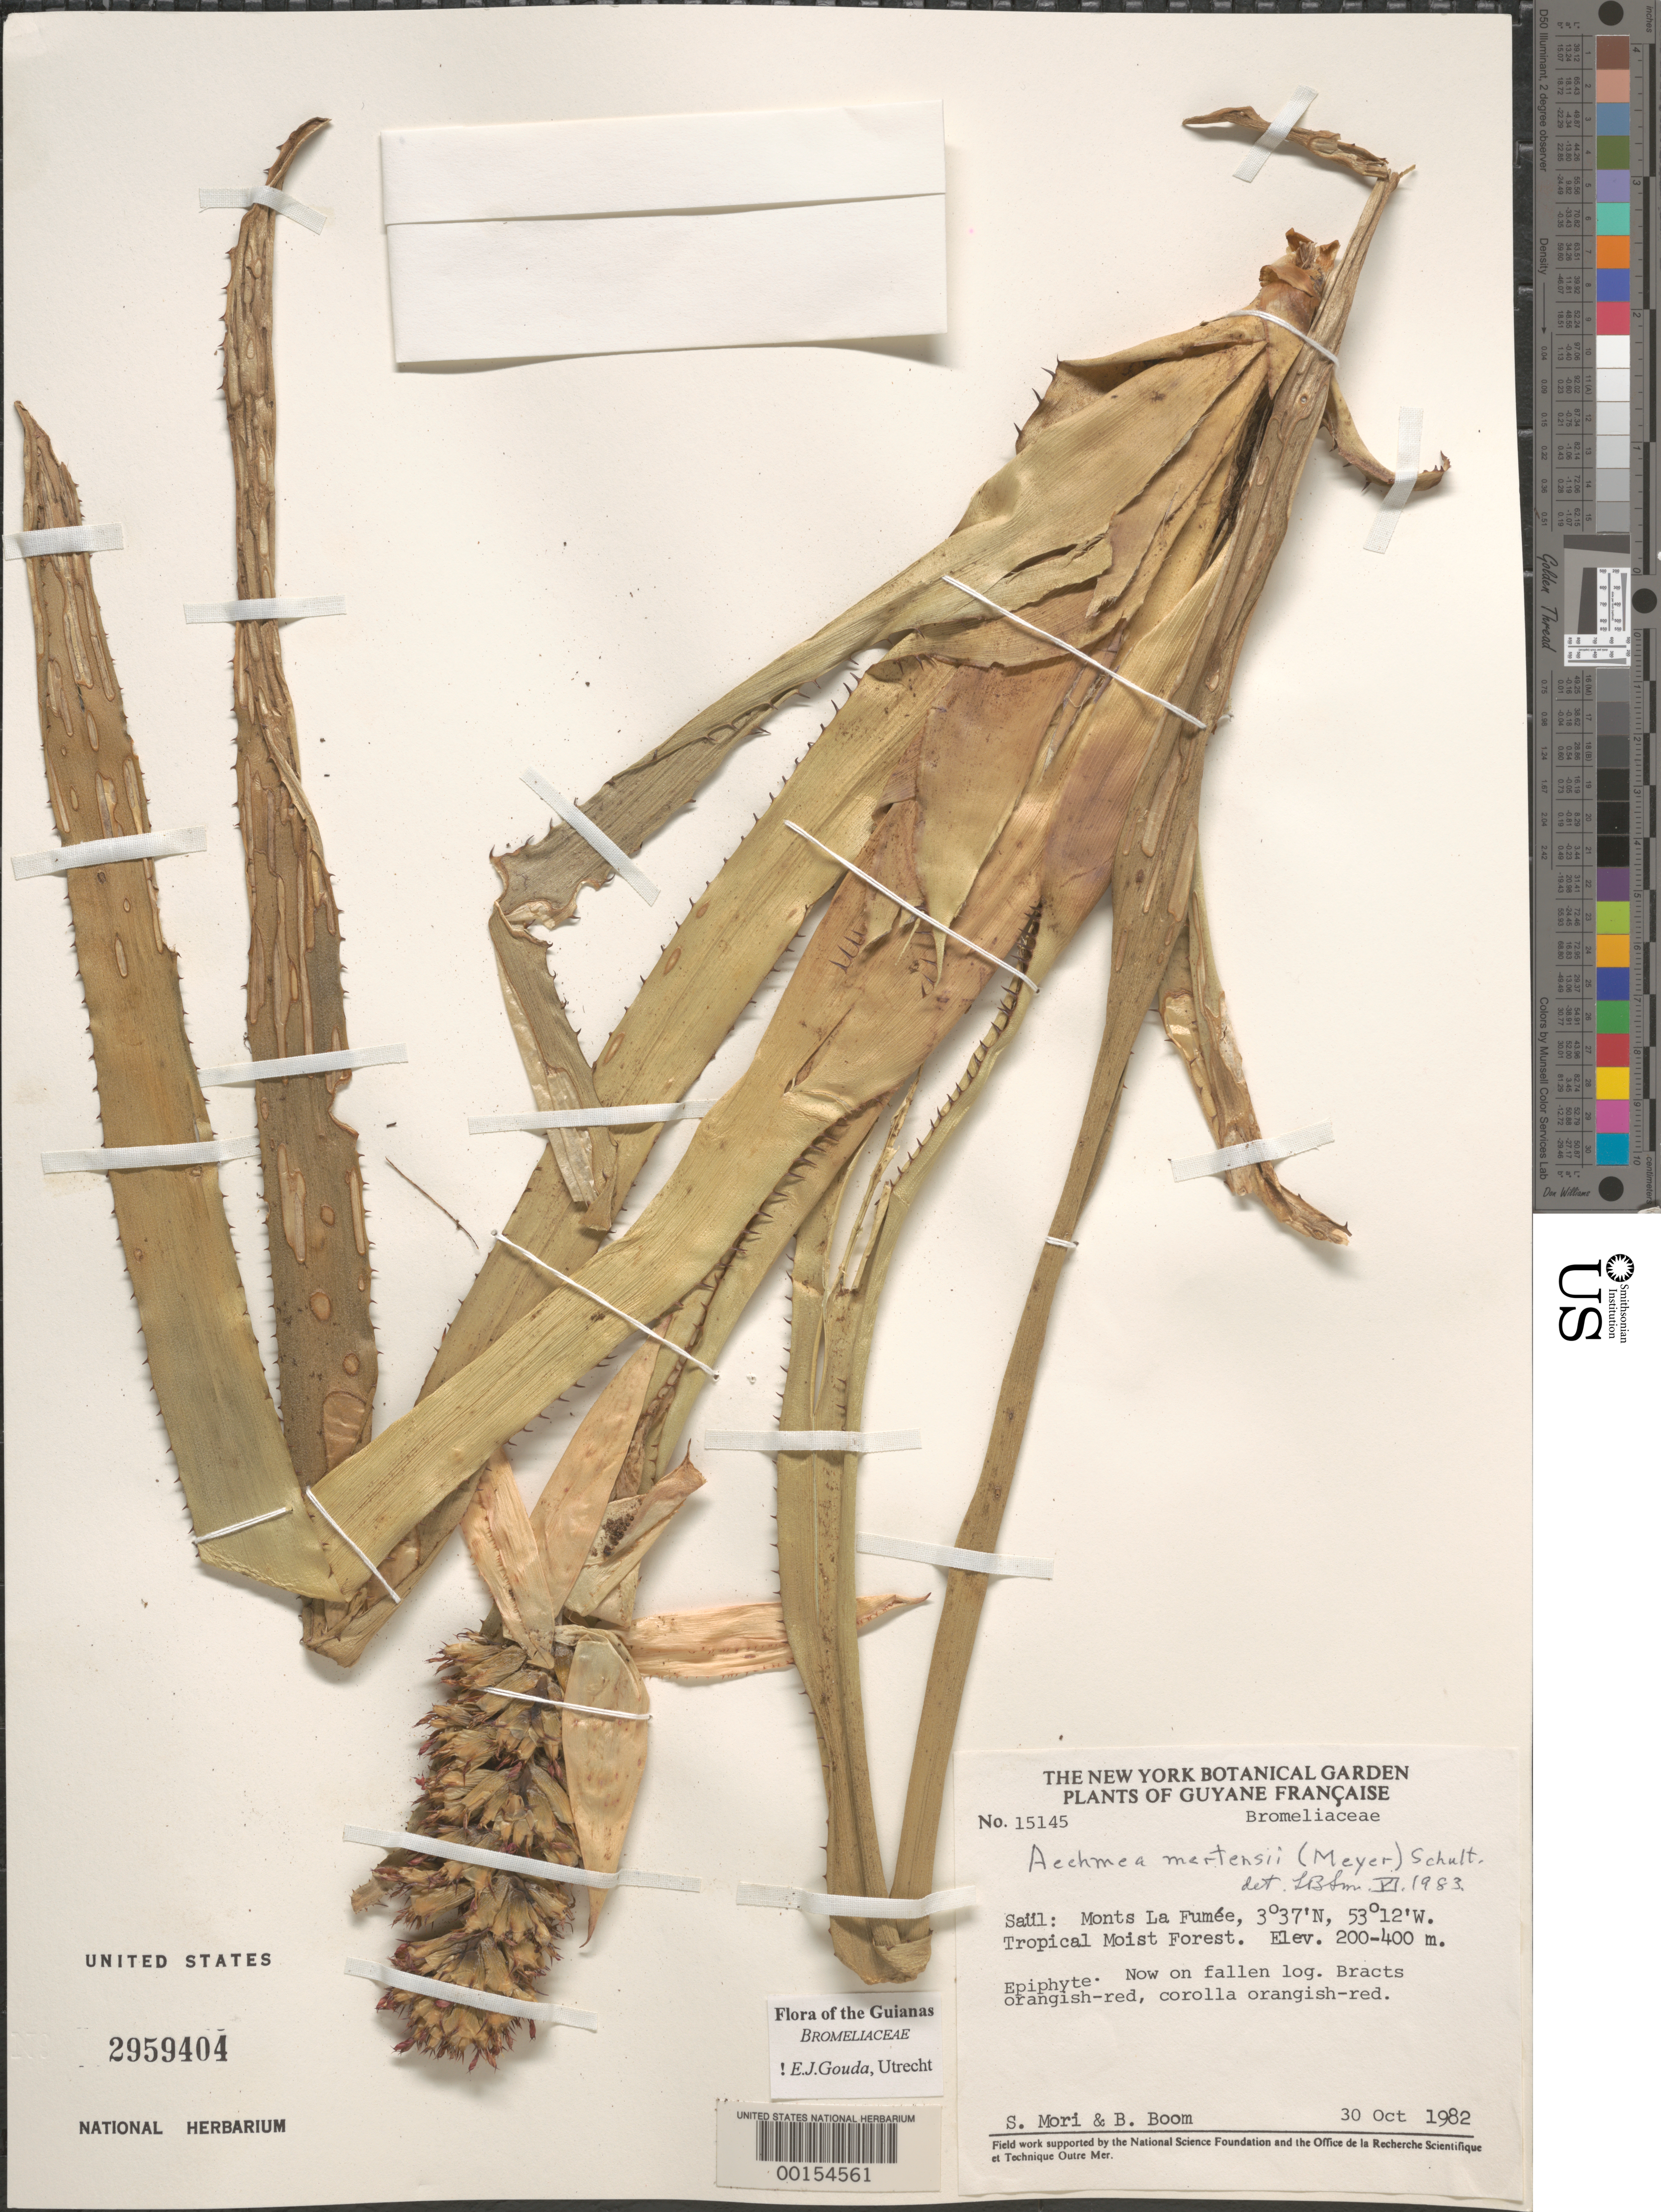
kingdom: Plantae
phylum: Tracheophyta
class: Liliopsida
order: Poales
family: Bromeliaceae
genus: Aechmea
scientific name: Aechmea mertensii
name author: (G. Mey.) Schult. & Schult. f.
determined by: Gouda, E. J.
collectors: S. Mori & B. M. Boom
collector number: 15145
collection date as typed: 30-Oct-82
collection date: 1982-10-30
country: French Guiana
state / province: Saint-Laurent-du-Maroni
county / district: Saül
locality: Saül, Monts La Fumée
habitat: Tropical moist forest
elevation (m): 200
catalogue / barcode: US 2959404